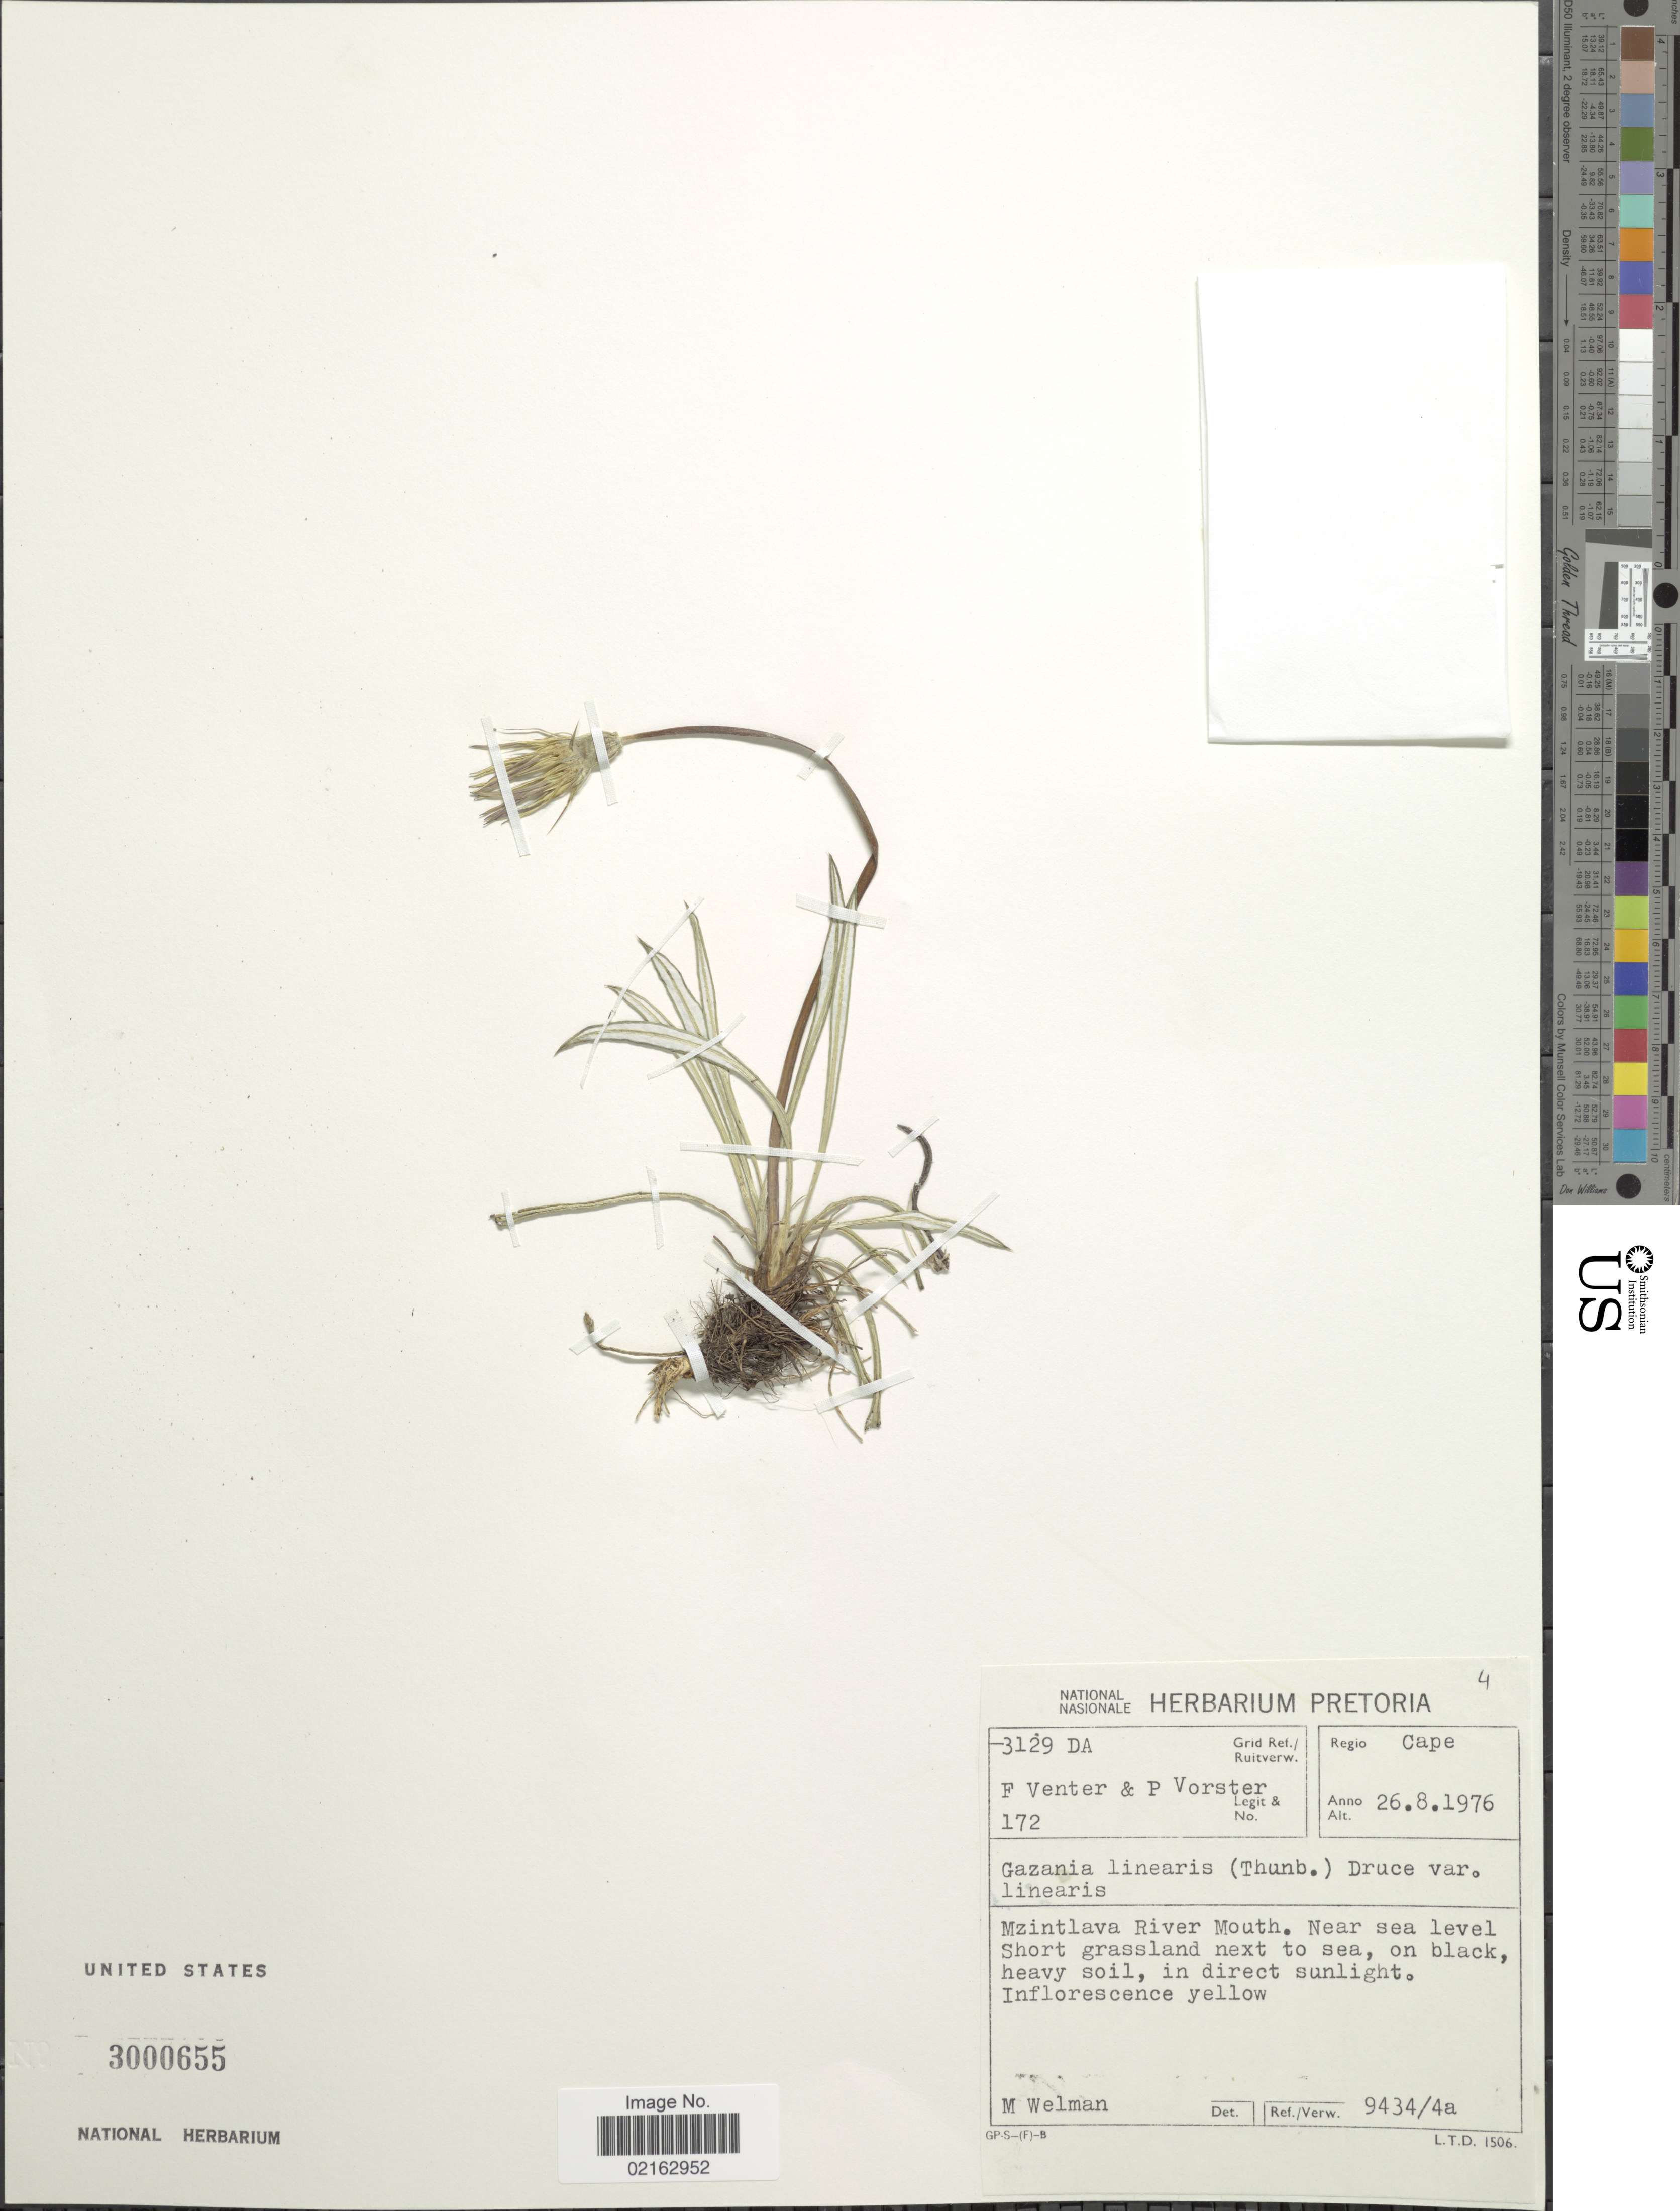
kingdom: Plantae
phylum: Tracheophyta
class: Magnoliopsida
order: Asterales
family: Asteraceae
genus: Gazania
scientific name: Gazania linearis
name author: (Thunb.) Druce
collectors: F. Venter & P. Vorster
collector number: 172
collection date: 1976-08-26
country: South Africa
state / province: Eastern Cape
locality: Regio Cape. Mzintlava River Mouth. Near sea level Short grassland next to sea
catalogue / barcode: US 3000655